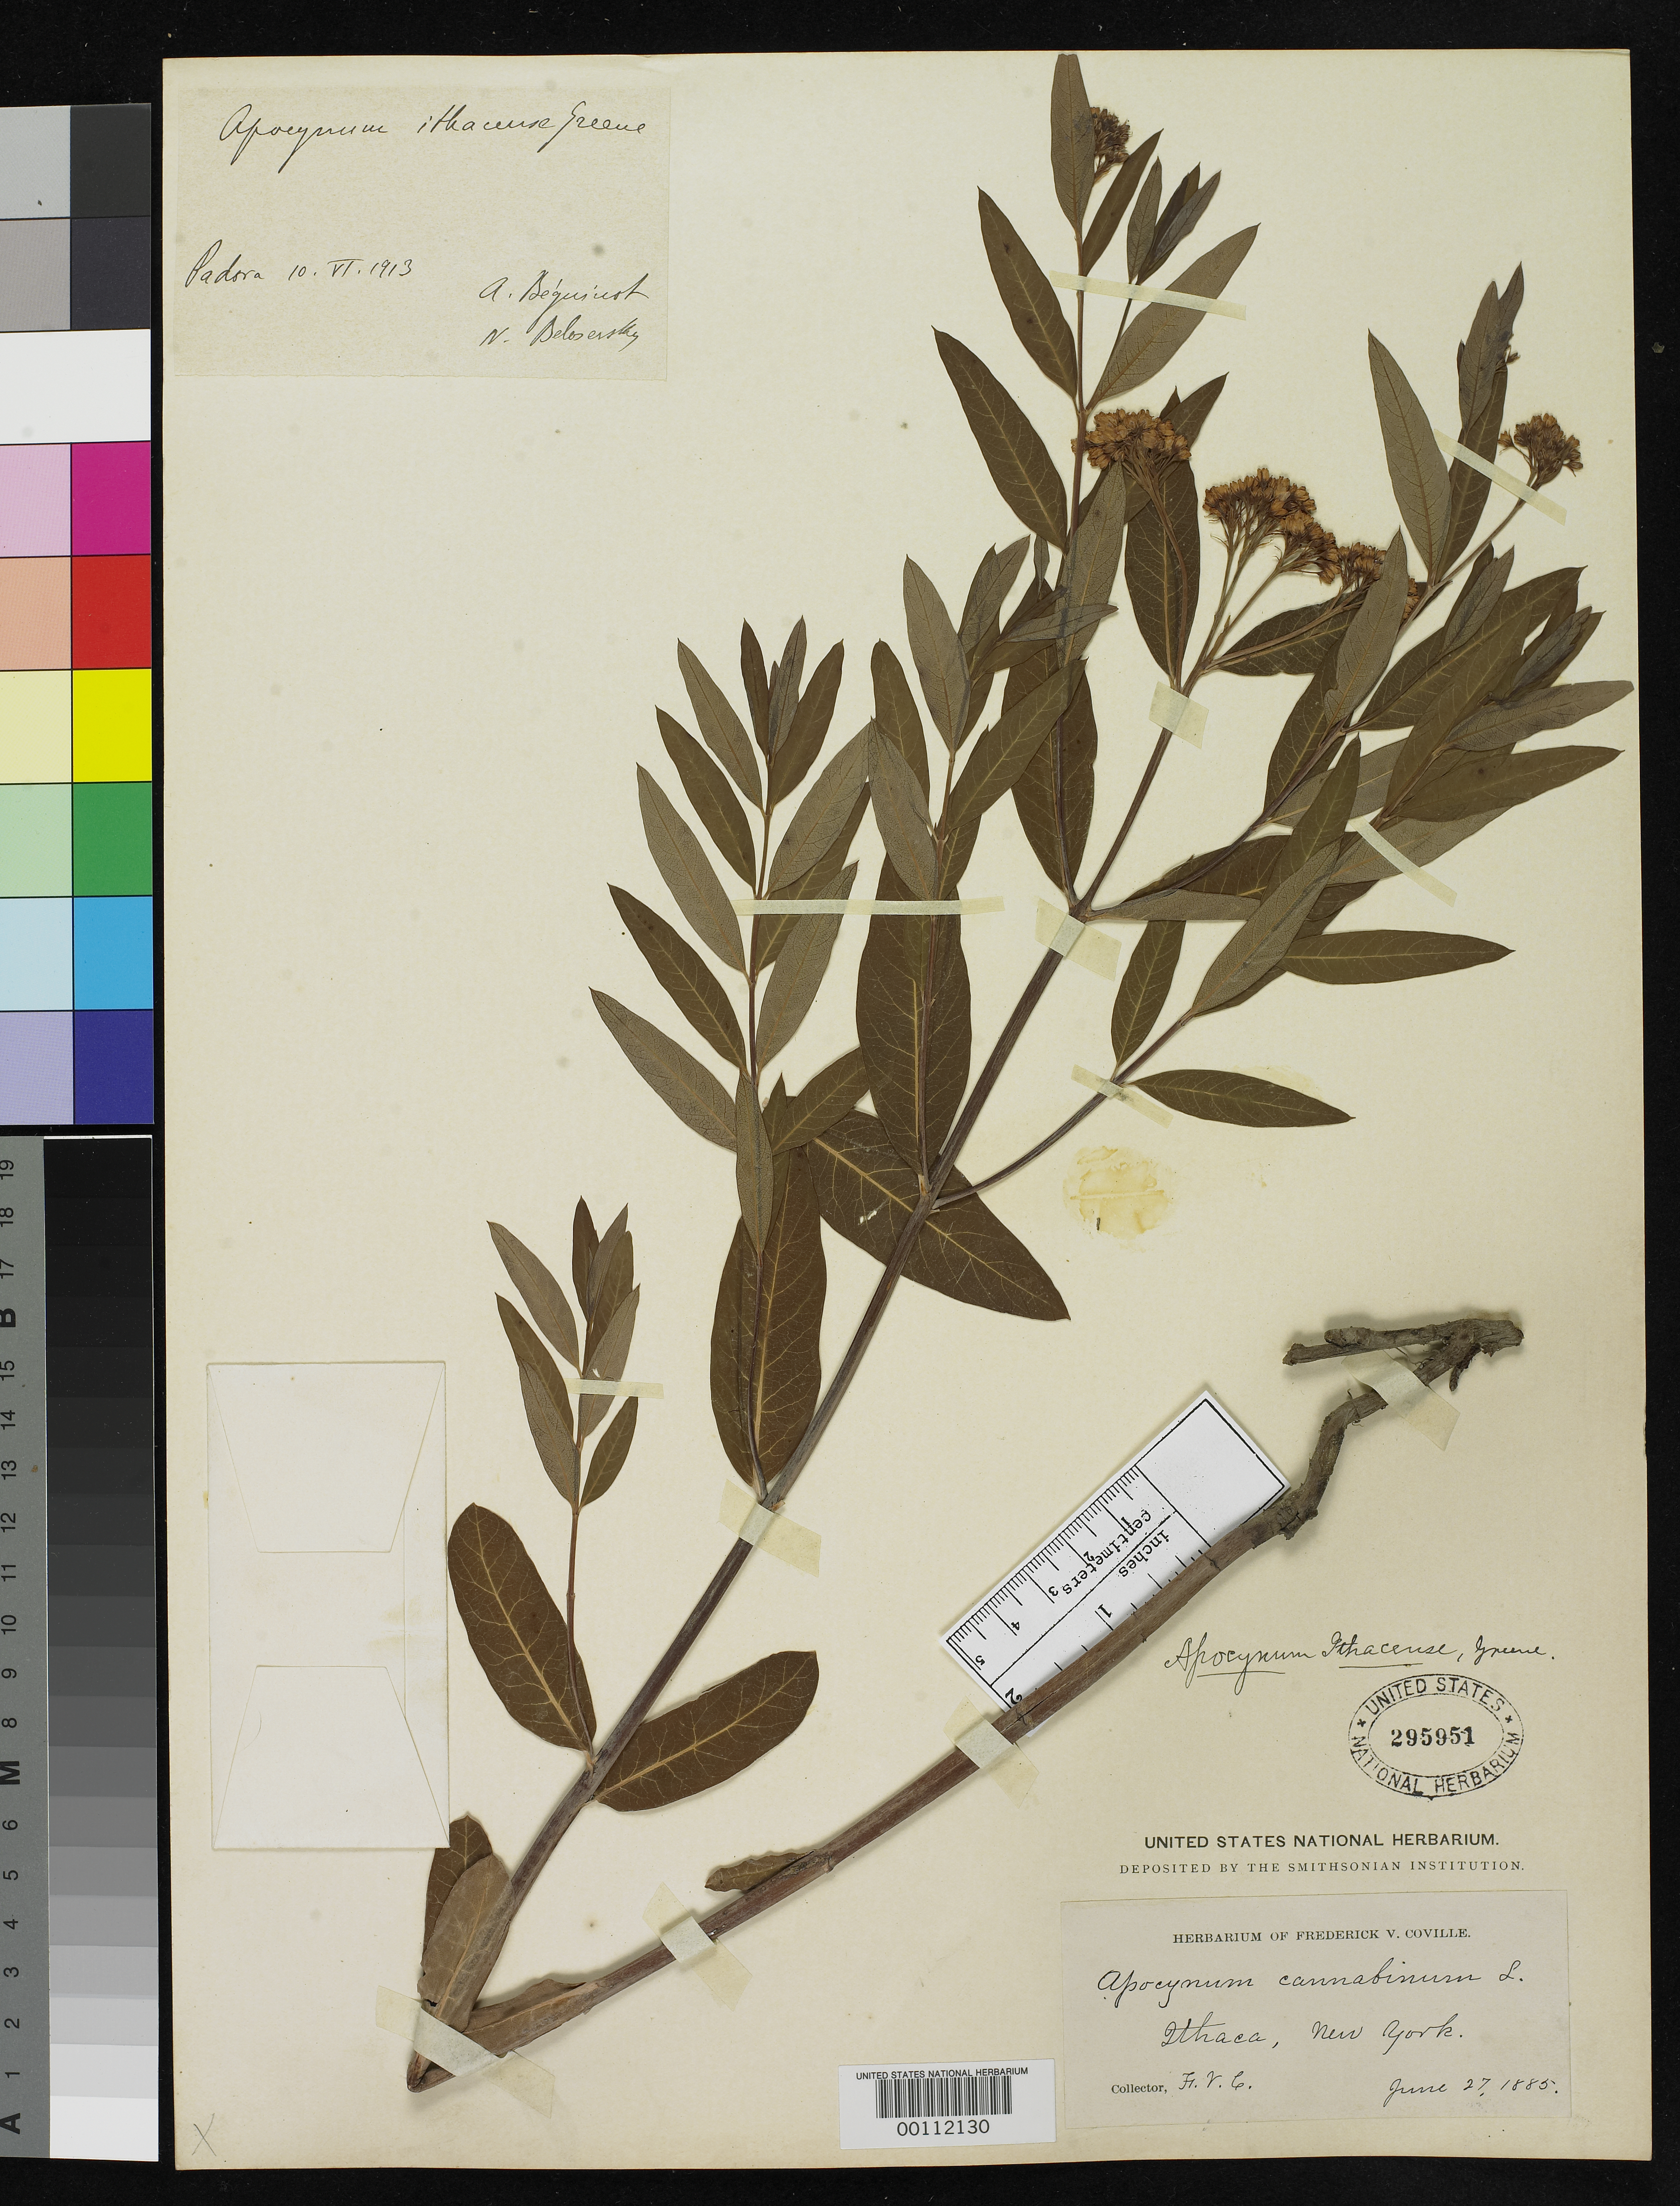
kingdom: Plantae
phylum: Tracheophyta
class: Magnoliopsida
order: Gentianales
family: Apocynaceae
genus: Apocynum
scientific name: Apocynum ithacense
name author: Greene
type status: Isotype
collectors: F. V. Coville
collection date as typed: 27 Jun 1885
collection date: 1885-06-27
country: United States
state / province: New York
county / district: Tompkins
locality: Ithaca, Green Tree Falls, Six mile Creek.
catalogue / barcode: US 295951